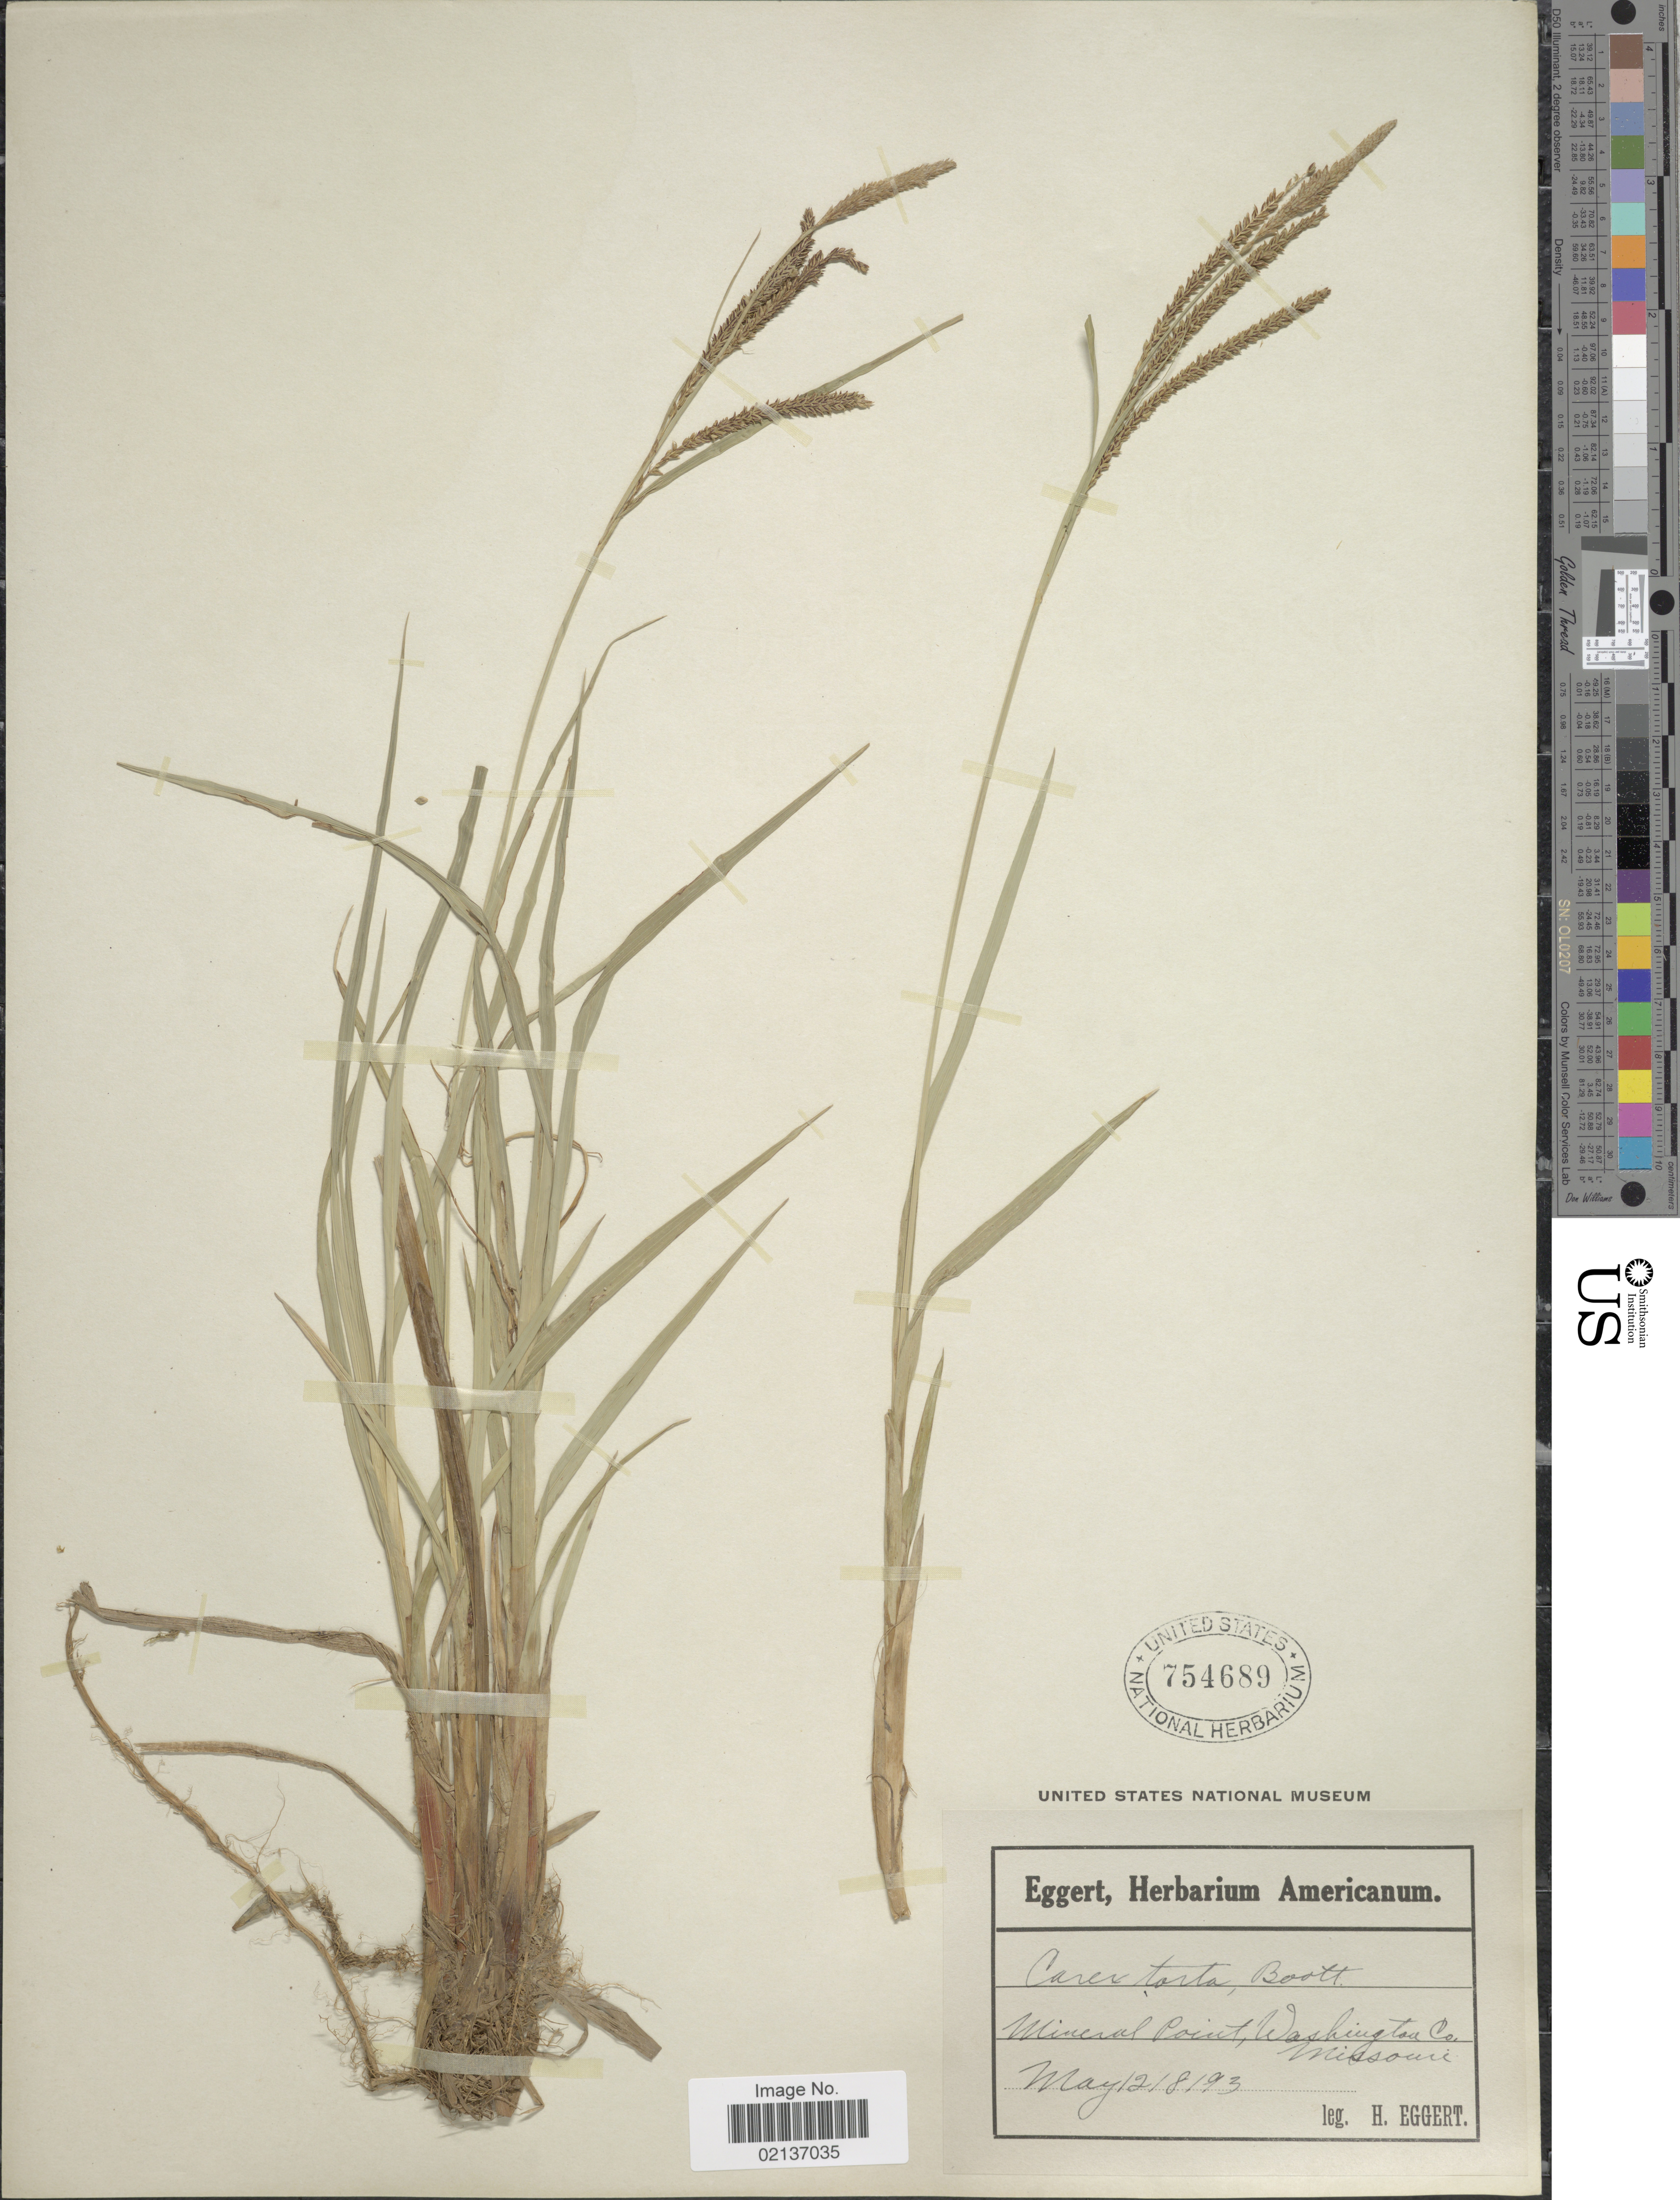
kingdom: Plantae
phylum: Tracheophyta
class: Liliopsida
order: Poales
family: Cyperaceae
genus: Carex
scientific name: Carex torta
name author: Boott ex Tuck.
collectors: H. Eggert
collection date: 1893-05-12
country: United States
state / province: Missouri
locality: Mineral Point, Washington Co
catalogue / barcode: US 754689